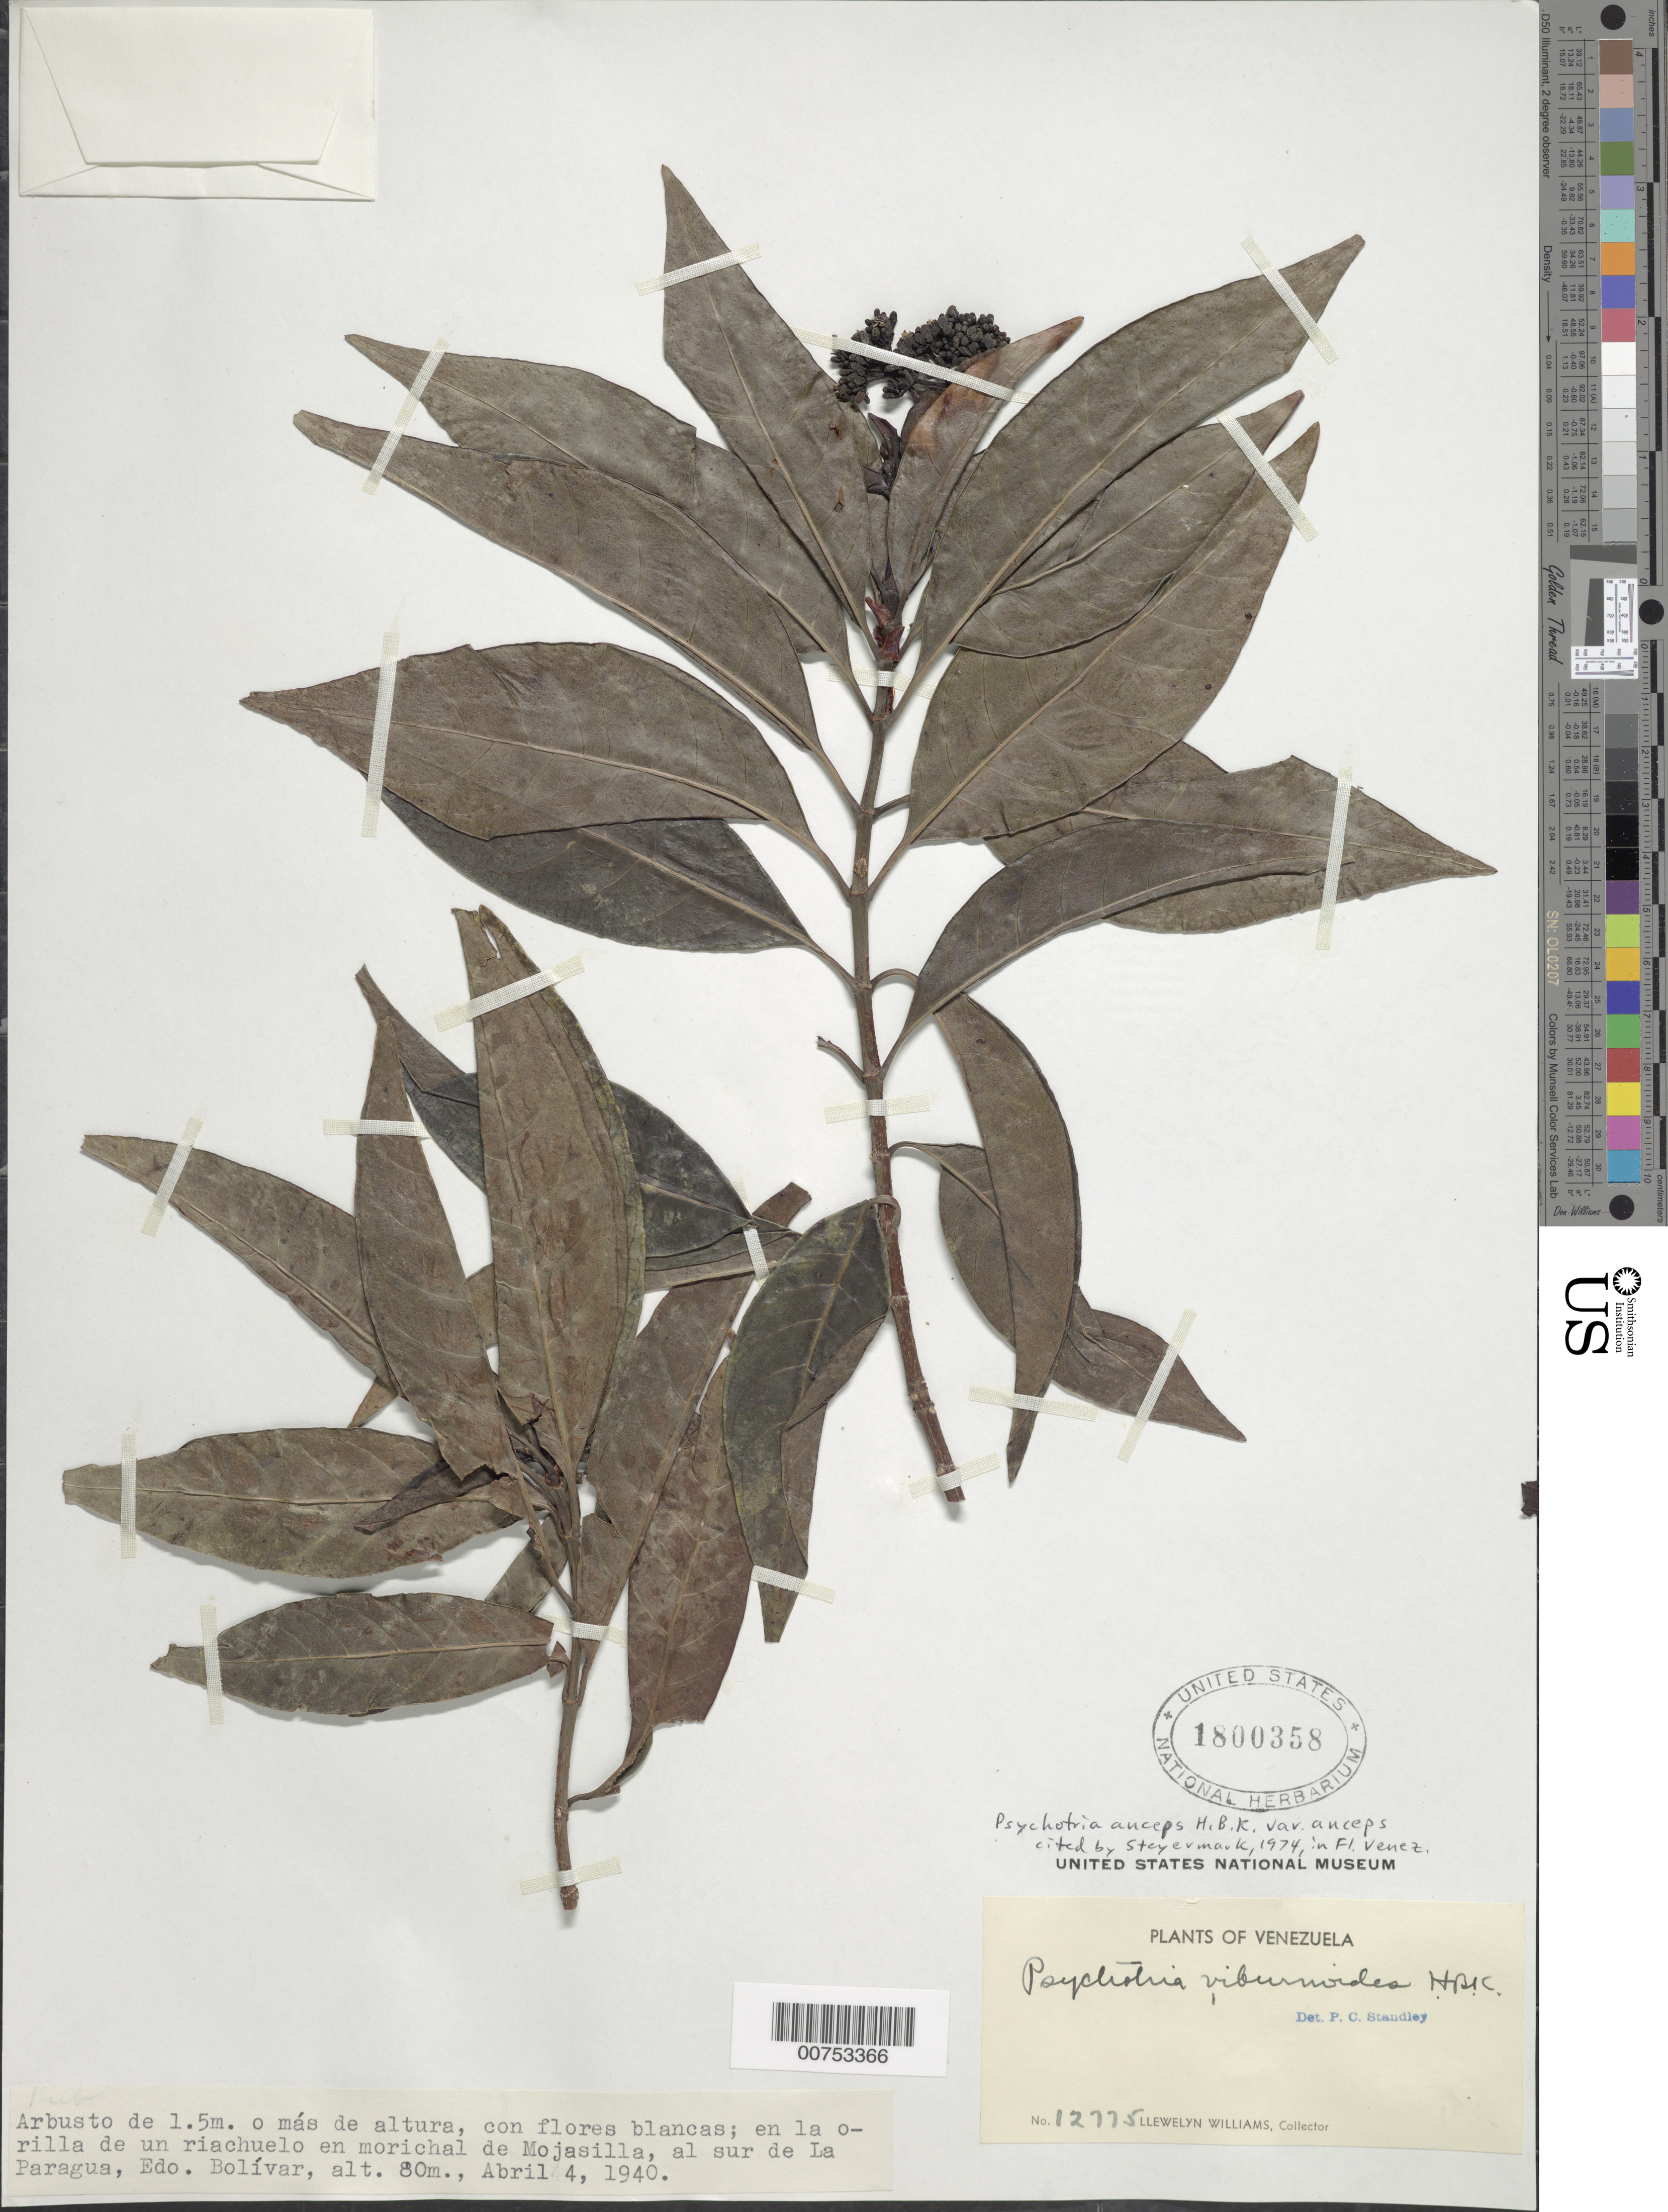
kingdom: Plantae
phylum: Tracheophyta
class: Magnoliopsida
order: Gentianales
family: Rubiaceae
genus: Psychotria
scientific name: Psychotria anceps var. anceps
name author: Kunth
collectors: Ll. Williams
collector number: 12775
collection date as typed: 4-Apr-40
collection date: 1940-04-04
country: Venezuela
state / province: Bolívar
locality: La Mojasilla, al sur de La Paragua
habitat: Orilla de un riachuelo en morichal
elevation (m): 80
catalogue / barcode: US 1800358